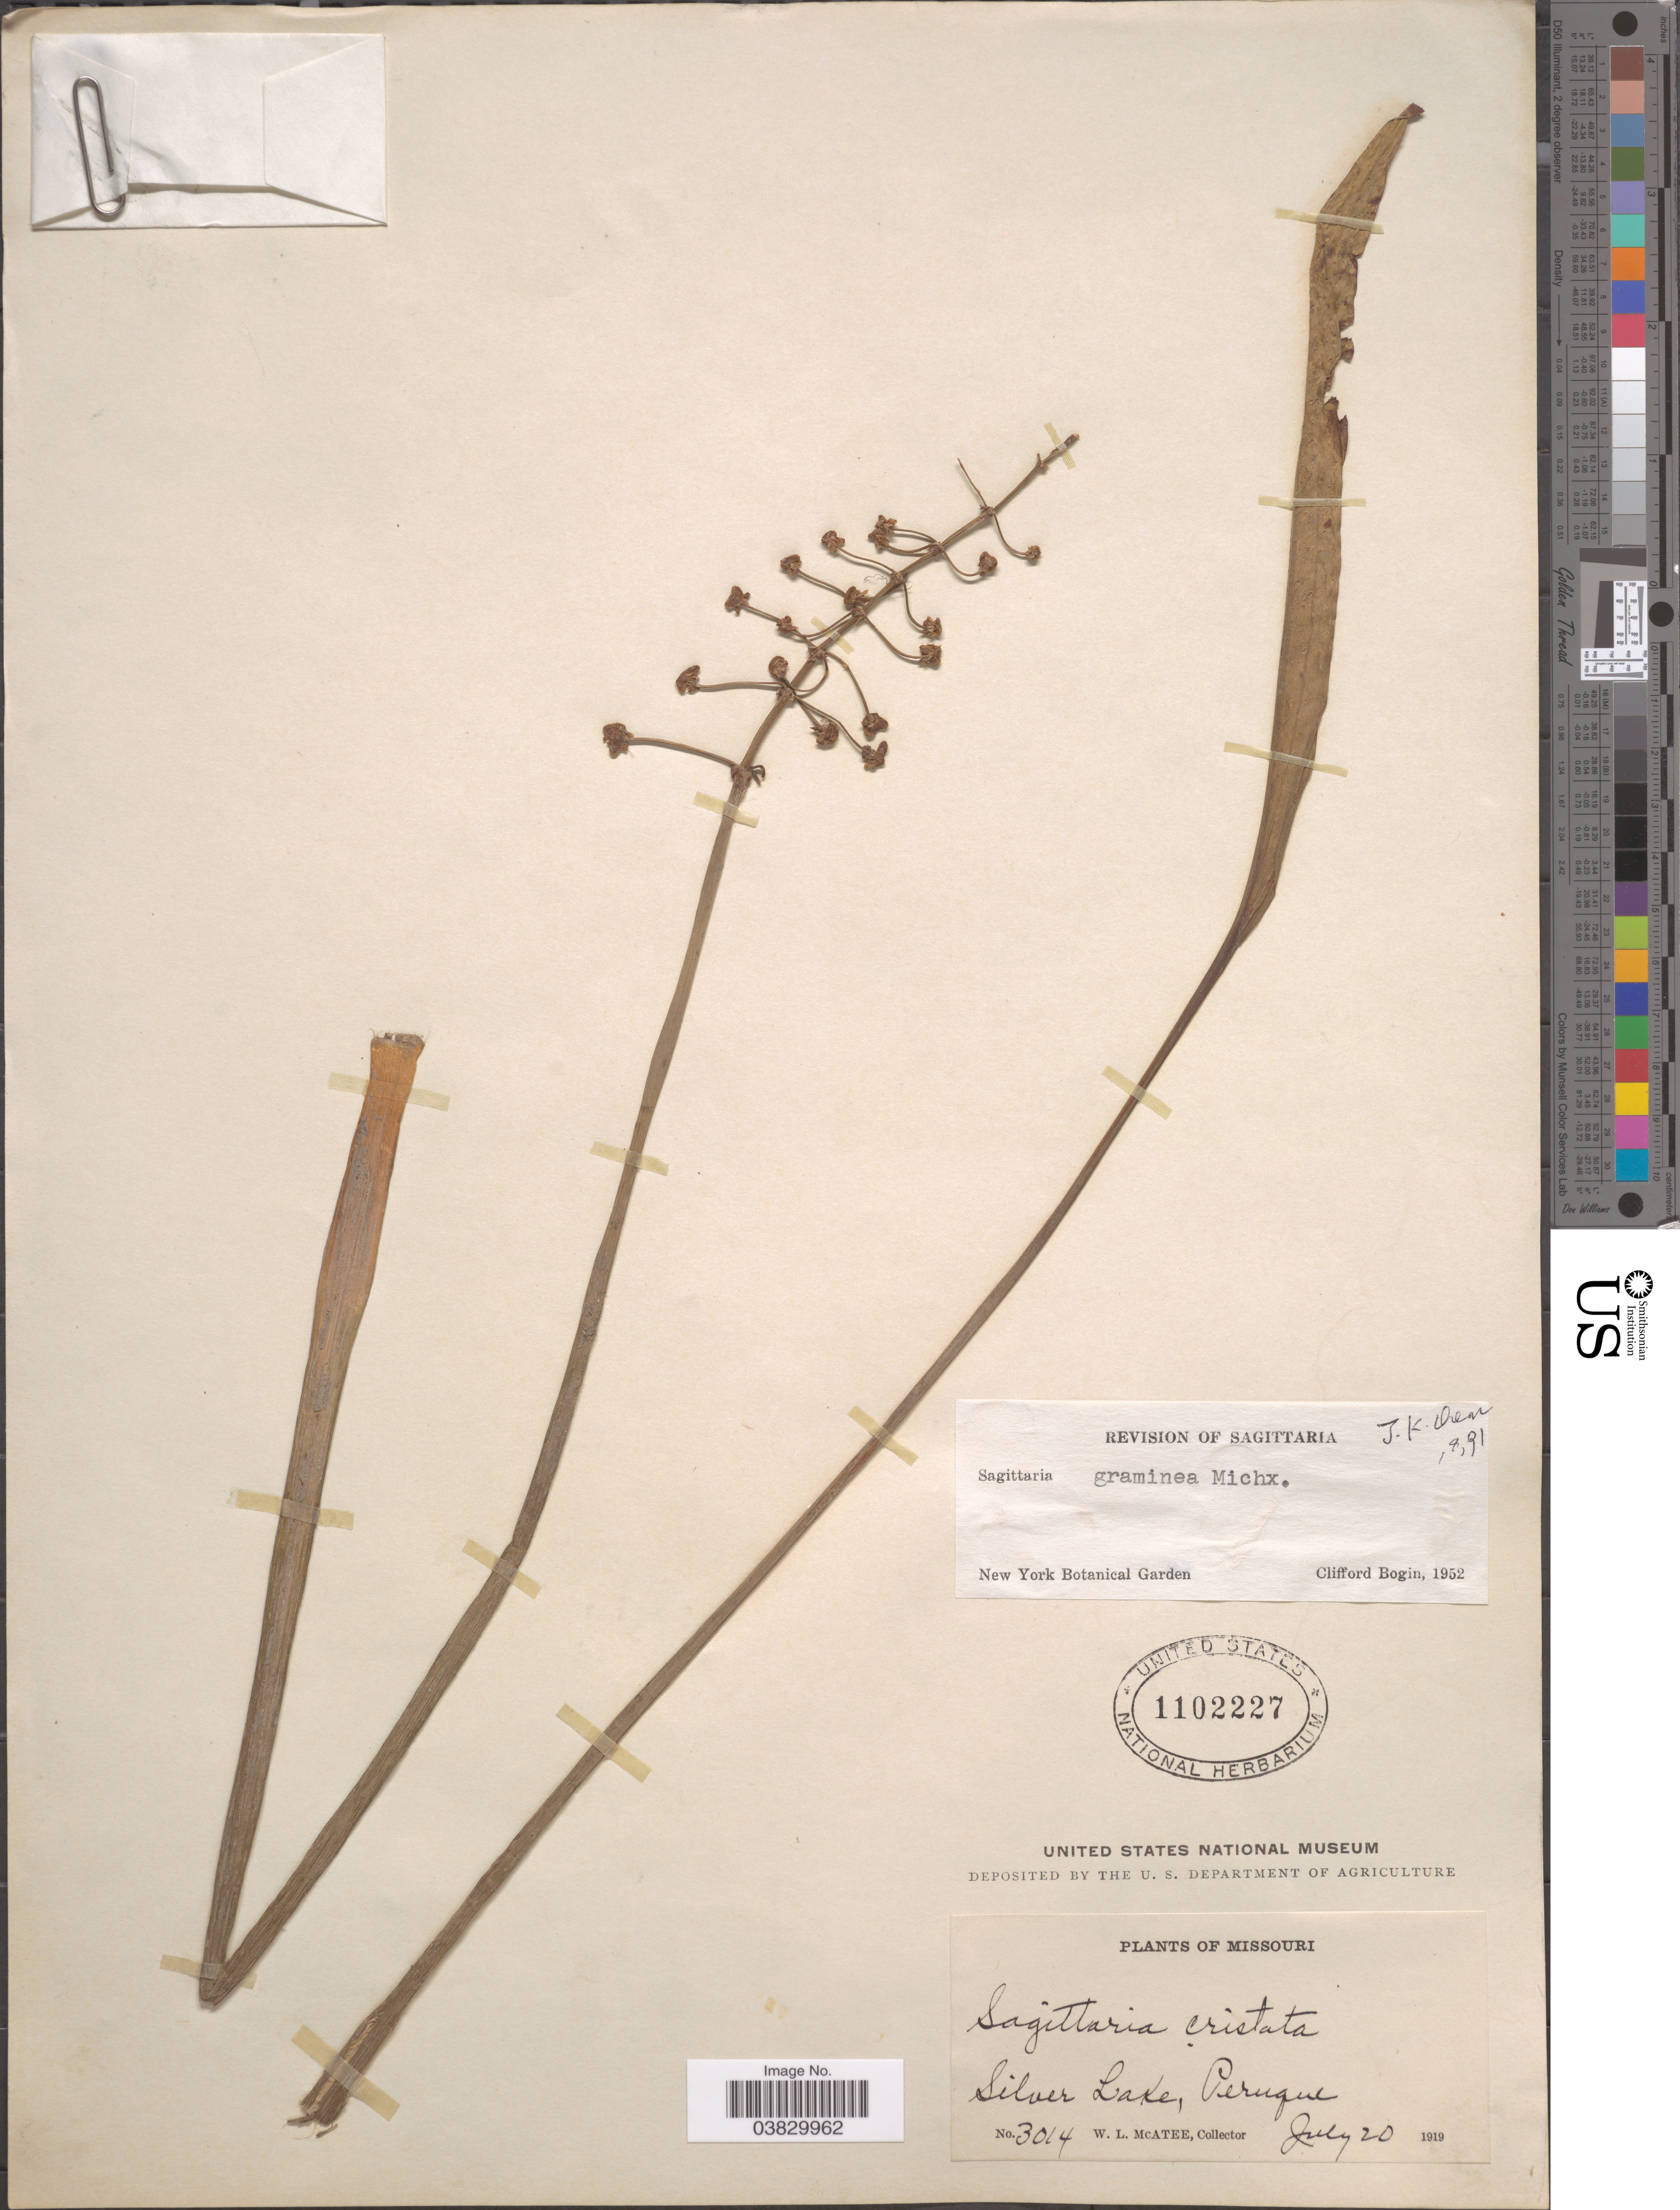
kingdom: Plantae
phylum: Tracheophyta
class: Liliopsida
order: Alismatales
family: Alismataceae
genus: Sagittaria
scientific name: Sagittaria graminea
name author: Michx.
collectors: W. McAtee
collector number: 3014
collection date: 1919-07-20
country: United States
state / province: Missouri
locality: Silver Lake, Peruque.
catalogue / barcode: US 1102227